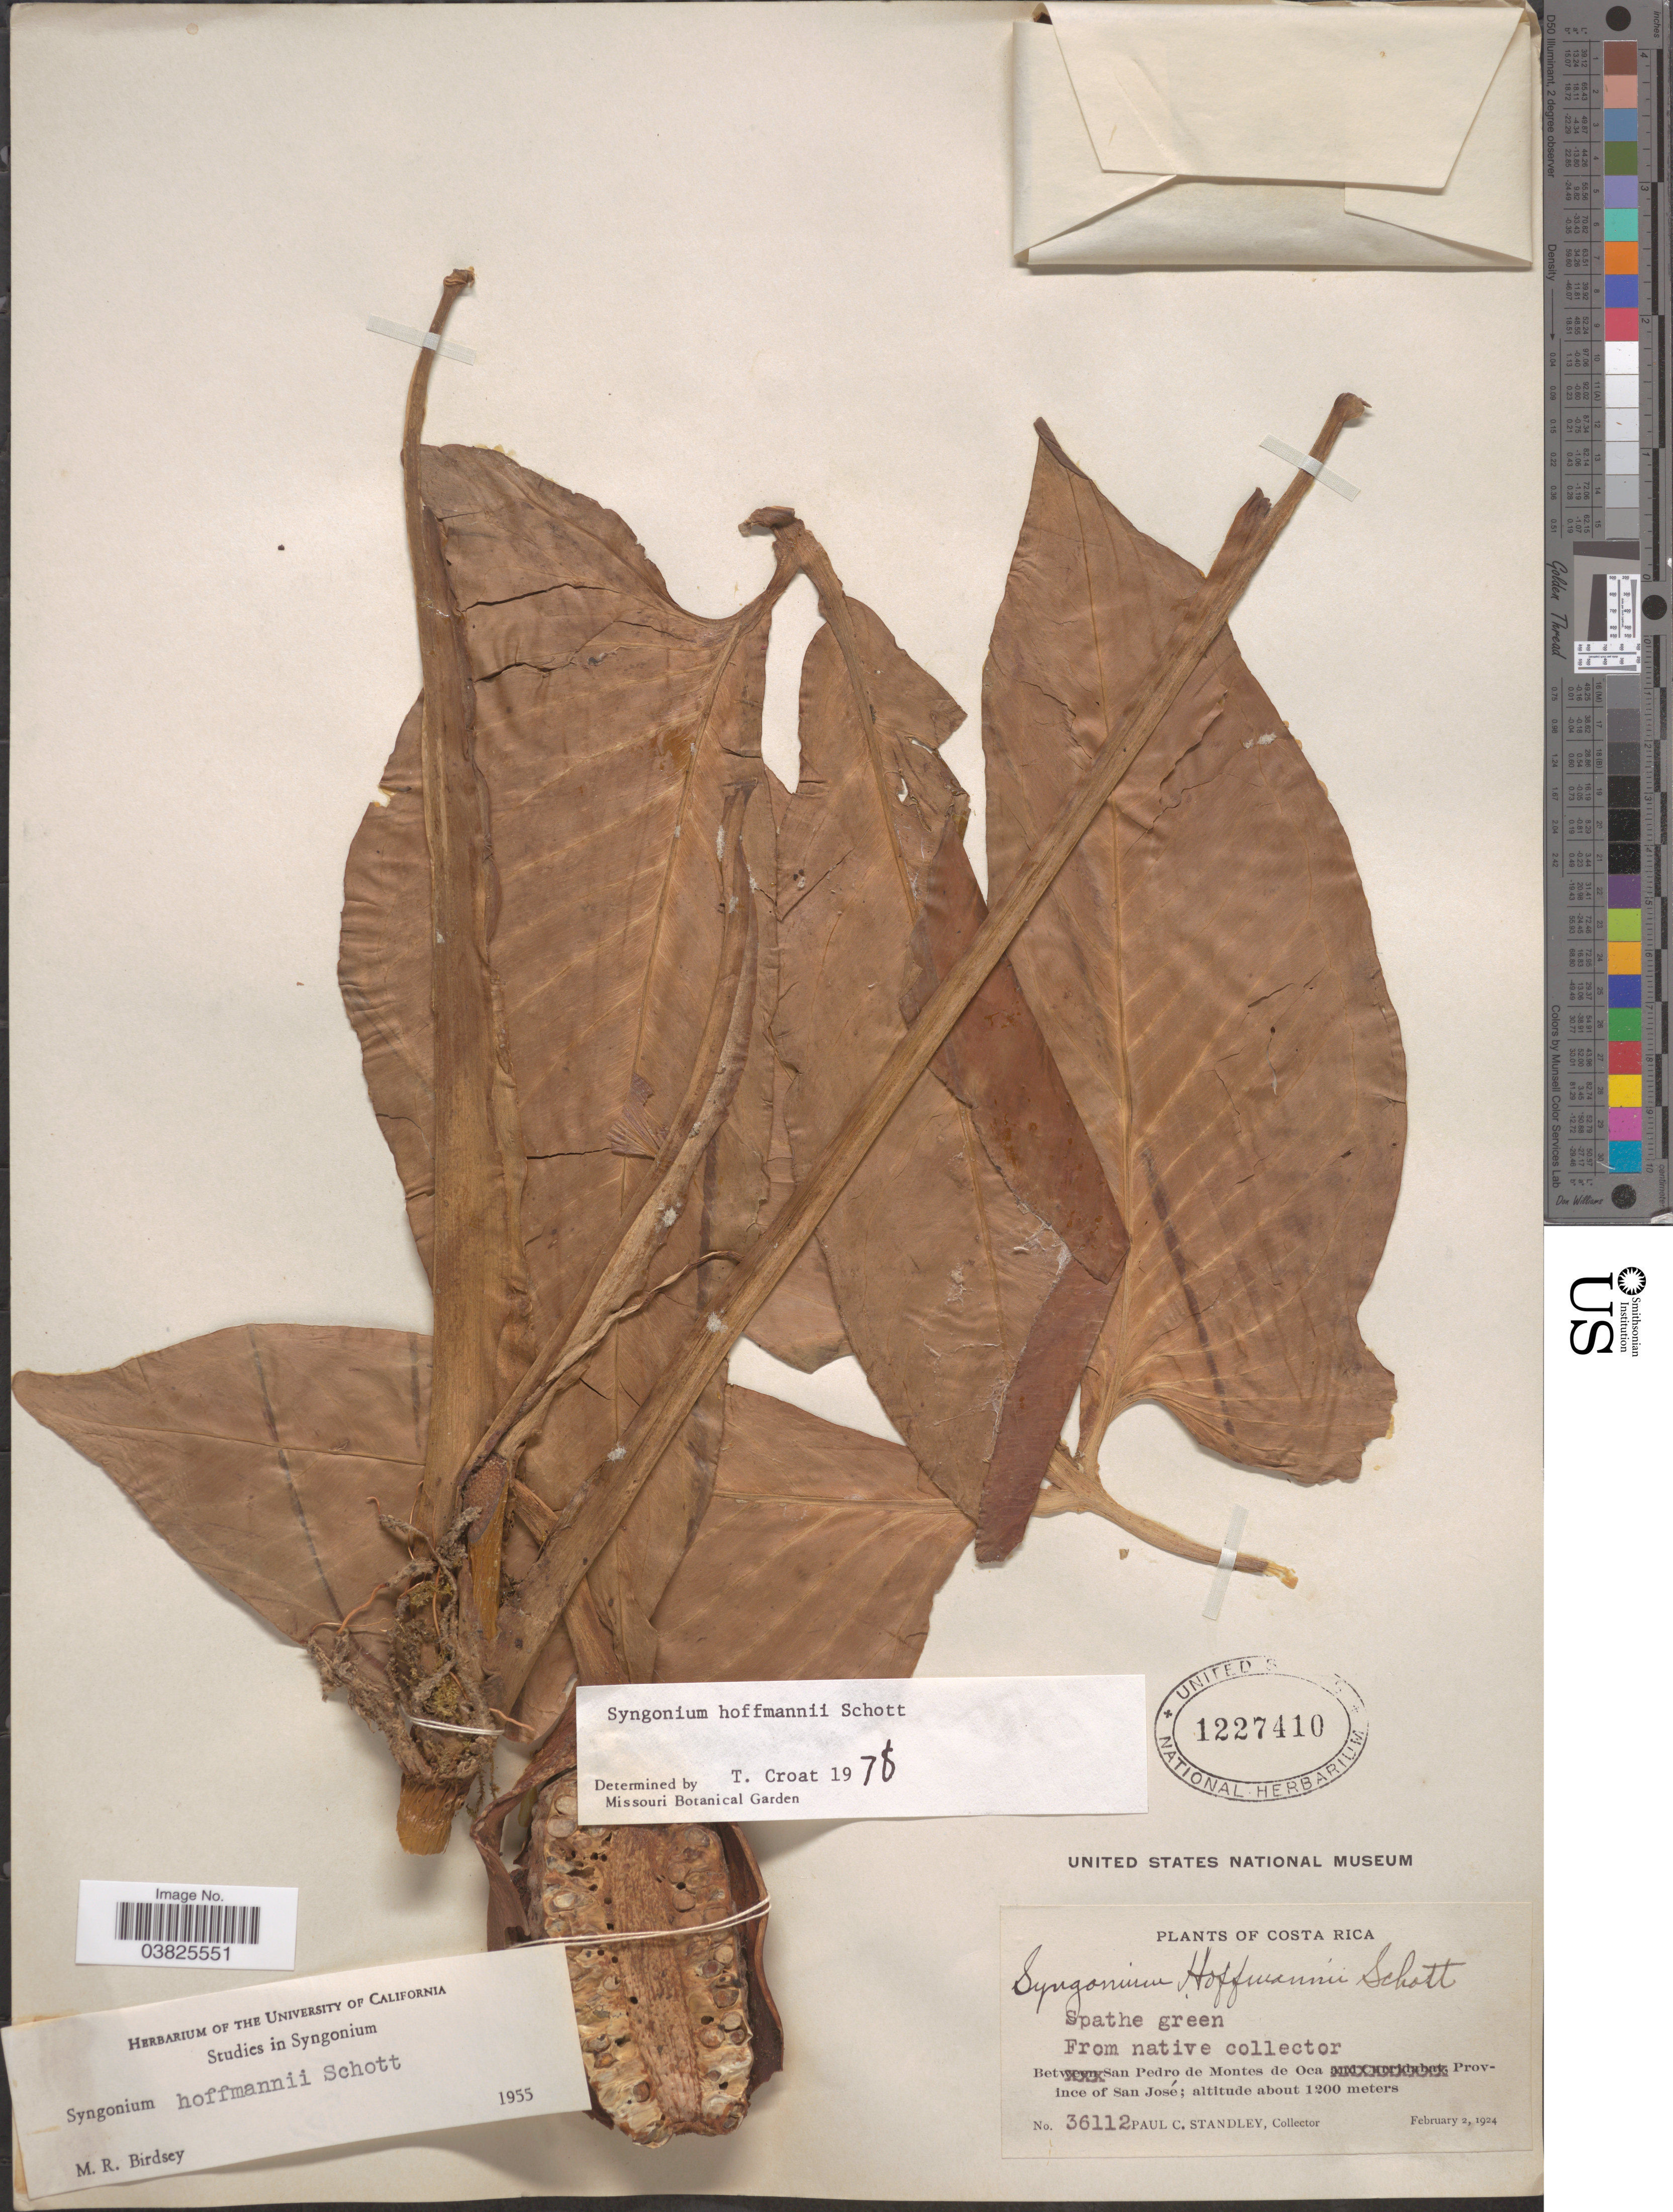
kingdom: Plantae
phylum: Tracheophyta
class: Liliopsida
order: Alismatales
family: Araceae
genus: Syngonium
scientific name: Syngonium hoffmannii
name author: Schott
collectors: P. C. Standley & Native collector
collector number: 36112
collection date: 1924-02-02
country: Costa Rica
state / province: San José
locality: San Pedro de Montes de Oca.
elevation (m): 1200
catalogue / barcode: US 1227410